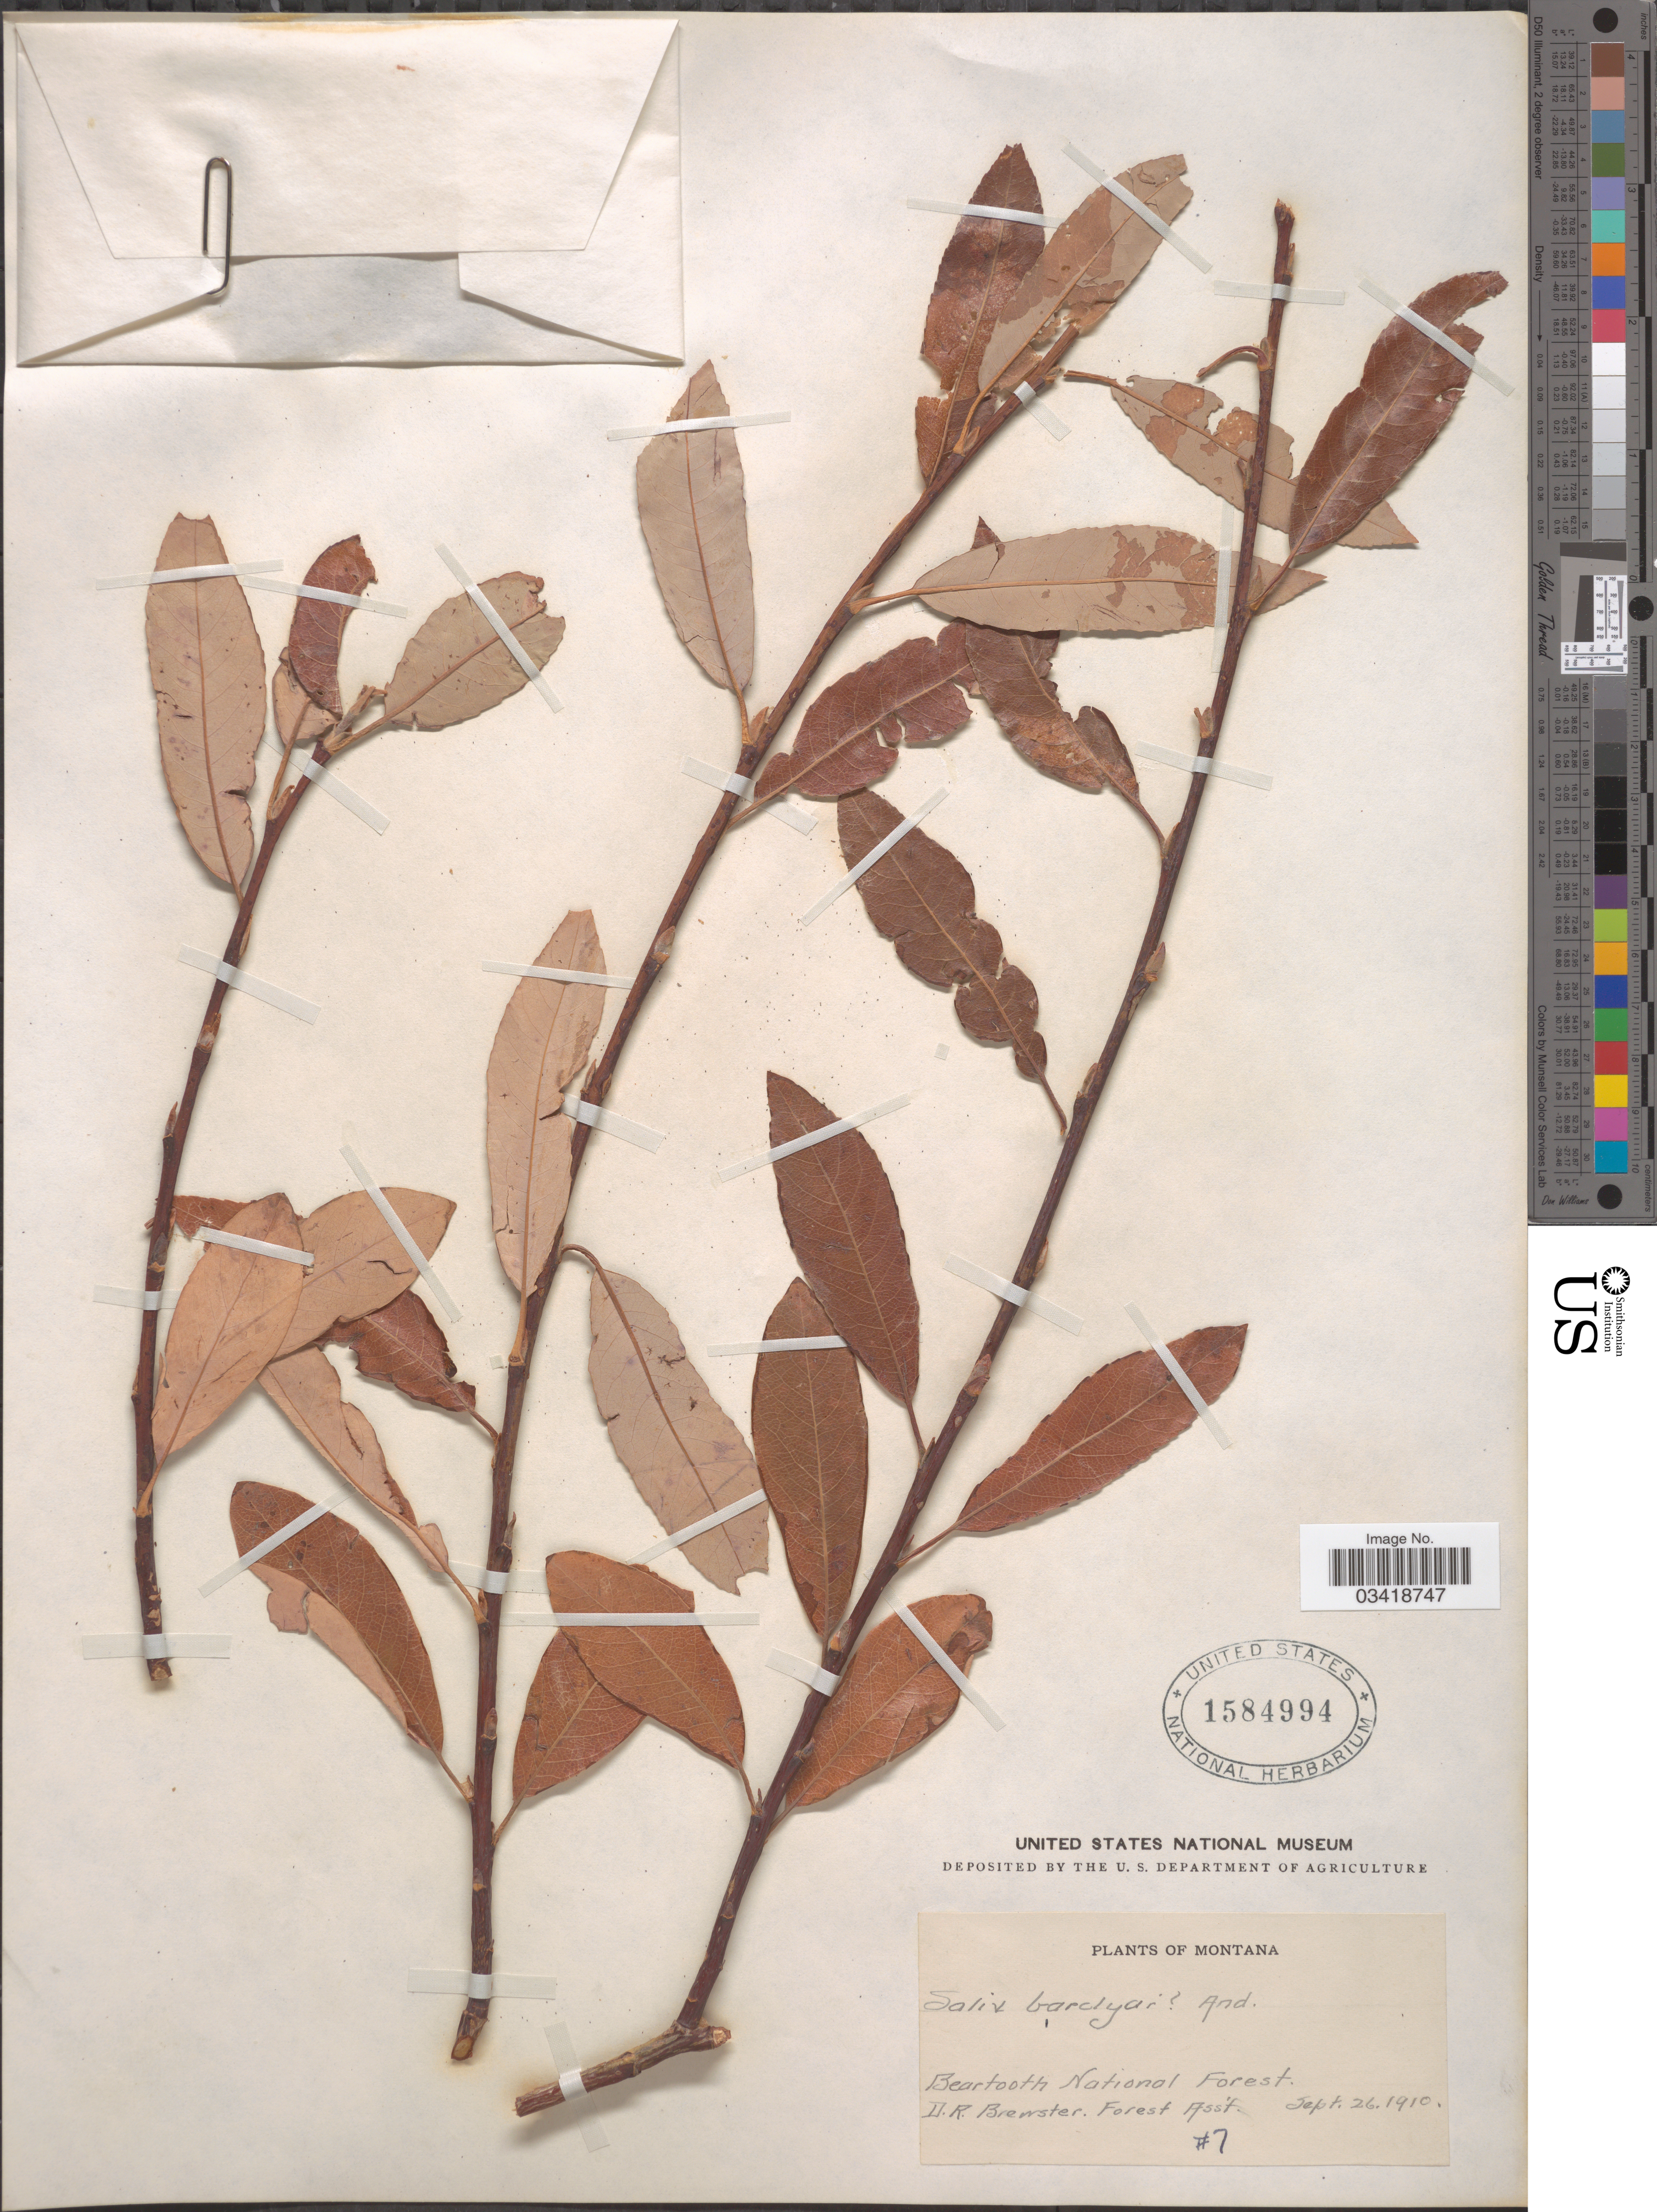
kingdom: Plantae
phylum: Tracheophyta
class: Magnoliopsida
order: Malpighiales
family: Salicaceae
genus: Salix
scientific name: Salix barclayi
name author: Andersson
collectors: D. Brewster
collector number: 7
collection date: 1910-09-26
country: United States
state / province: Montana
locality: Beartooth National Forest.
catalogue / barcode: US 1584994